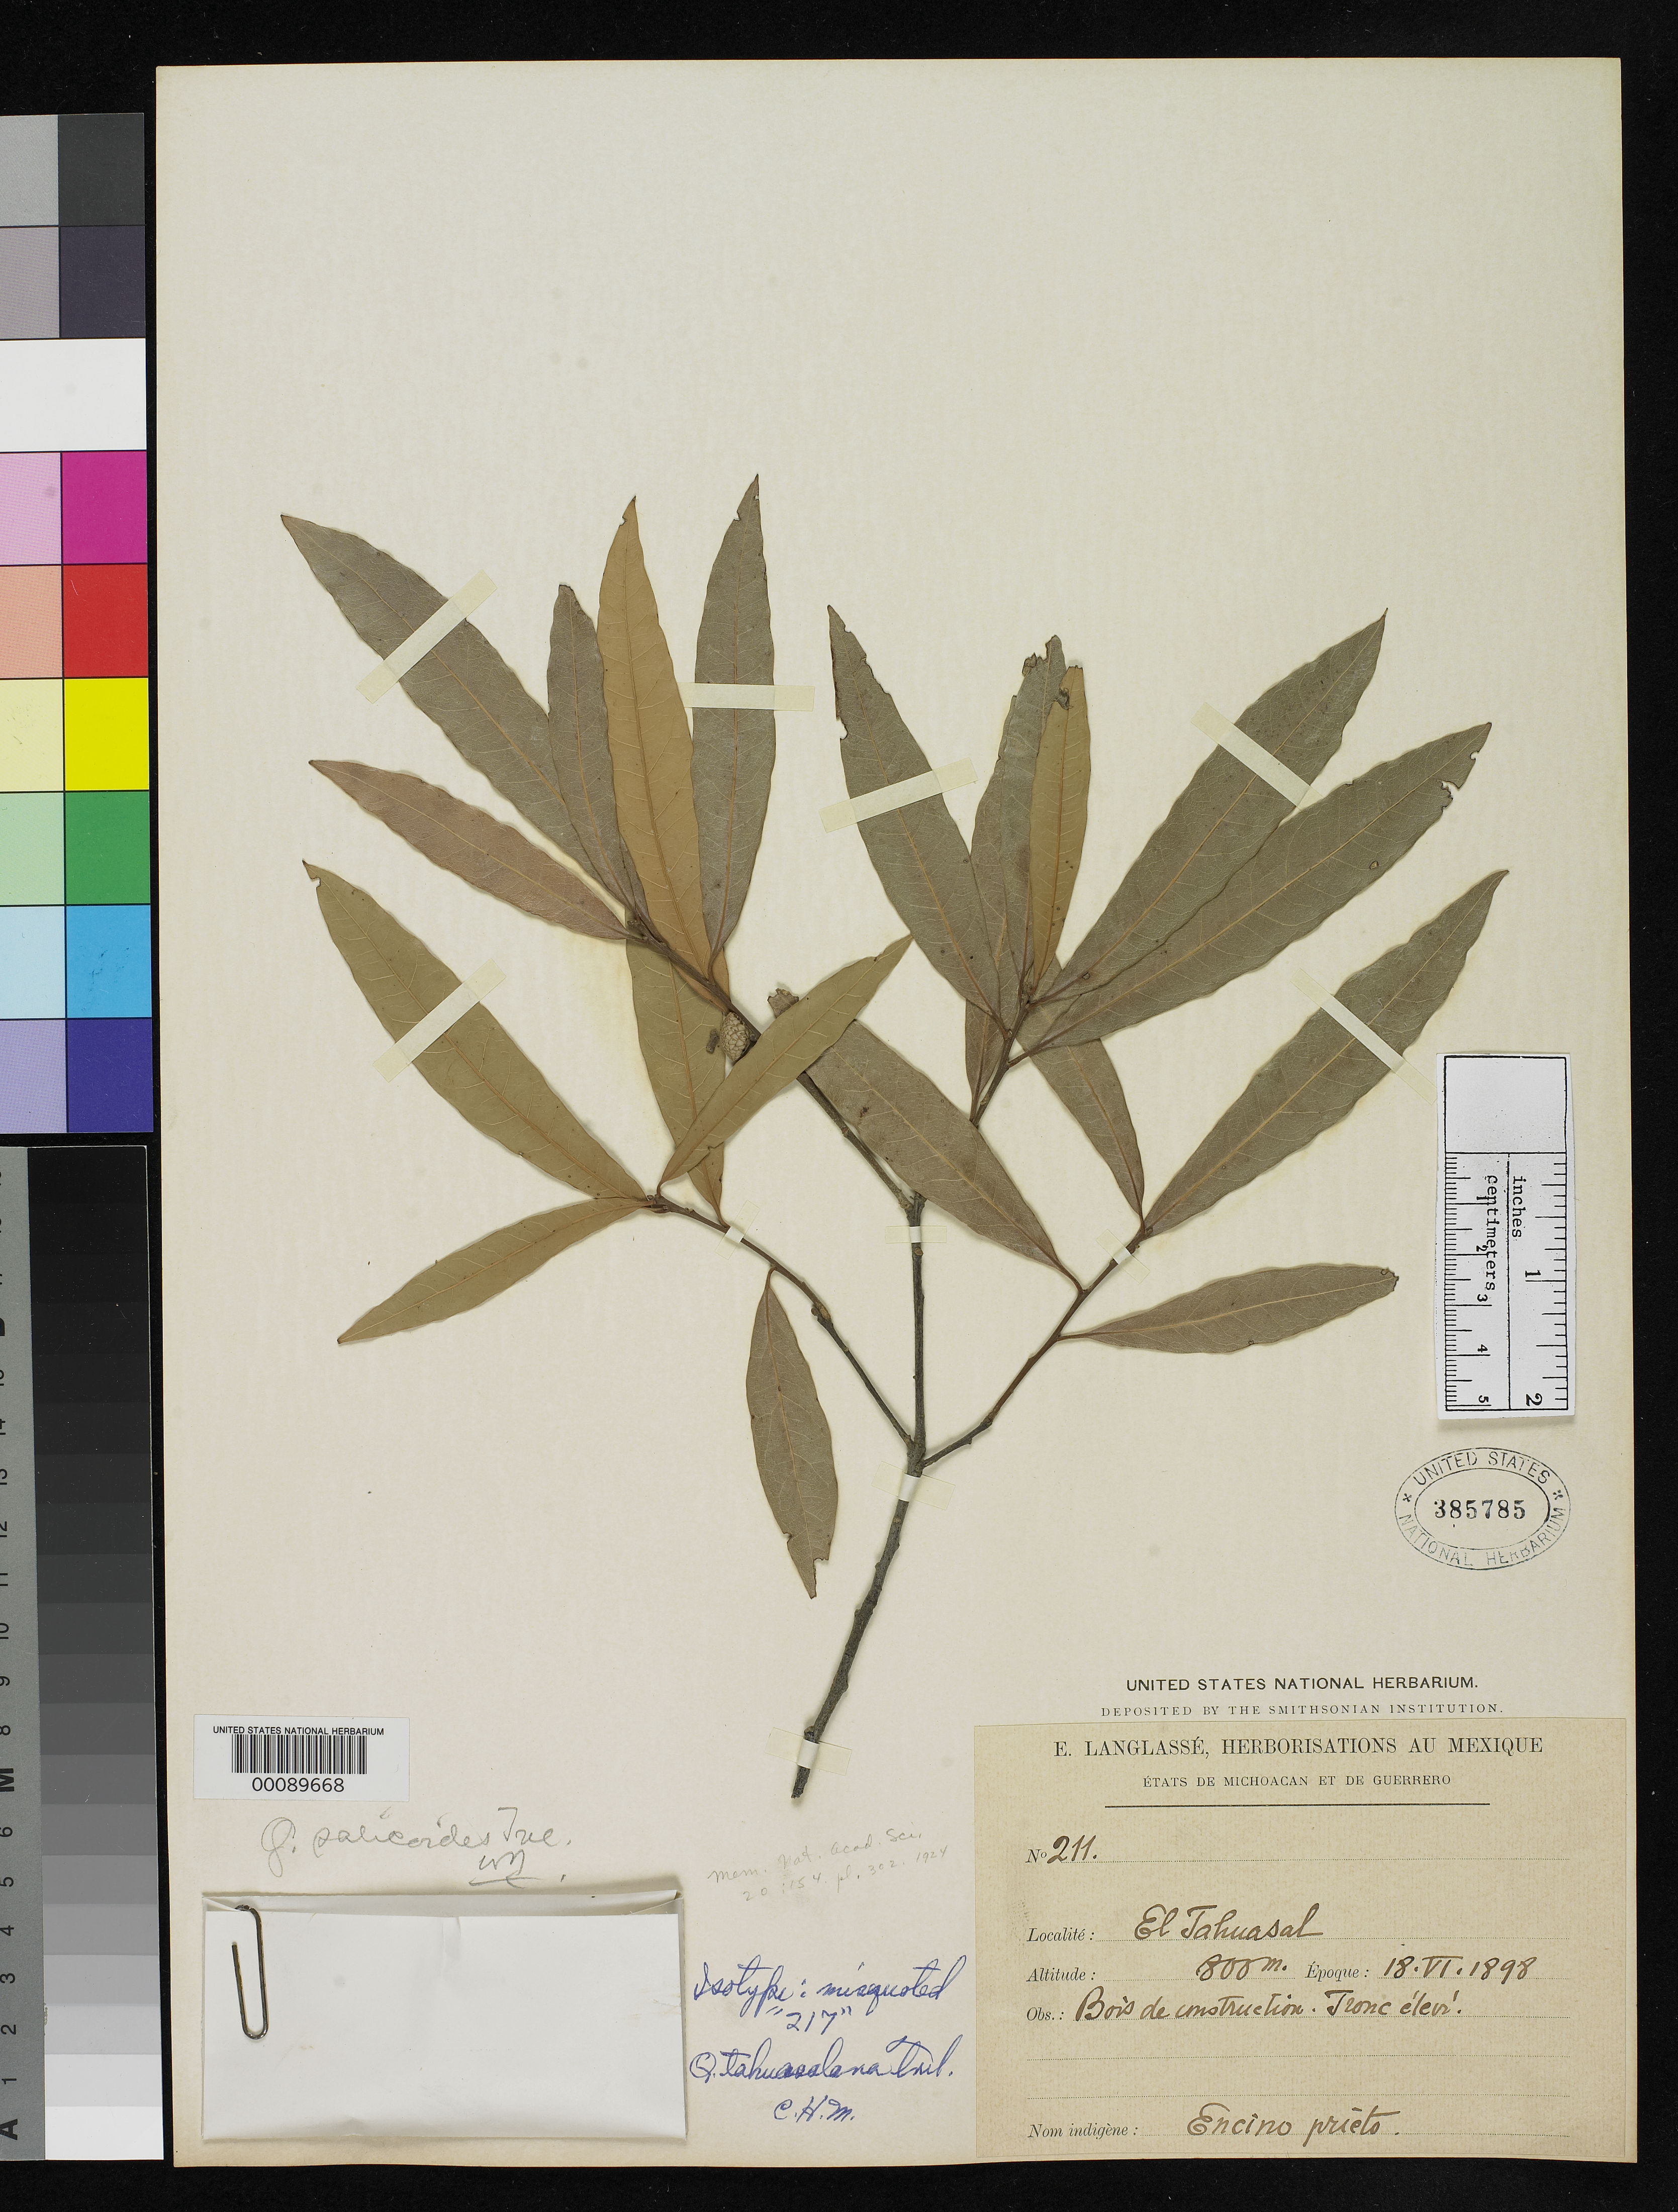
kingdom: Plantae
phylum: Tracheophyta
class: Magnoliopsida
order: Fagales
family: Fagaceae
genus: Quercus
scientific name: Quercus tahuasalana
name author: Trel.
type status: Isotype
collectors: E. Langlassé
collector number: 211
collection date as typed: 18 Jun 1898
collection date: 1898-06-18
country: Mexico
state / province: Guerrero / Michoacán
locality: Bois de Construction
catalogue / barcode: US 385785